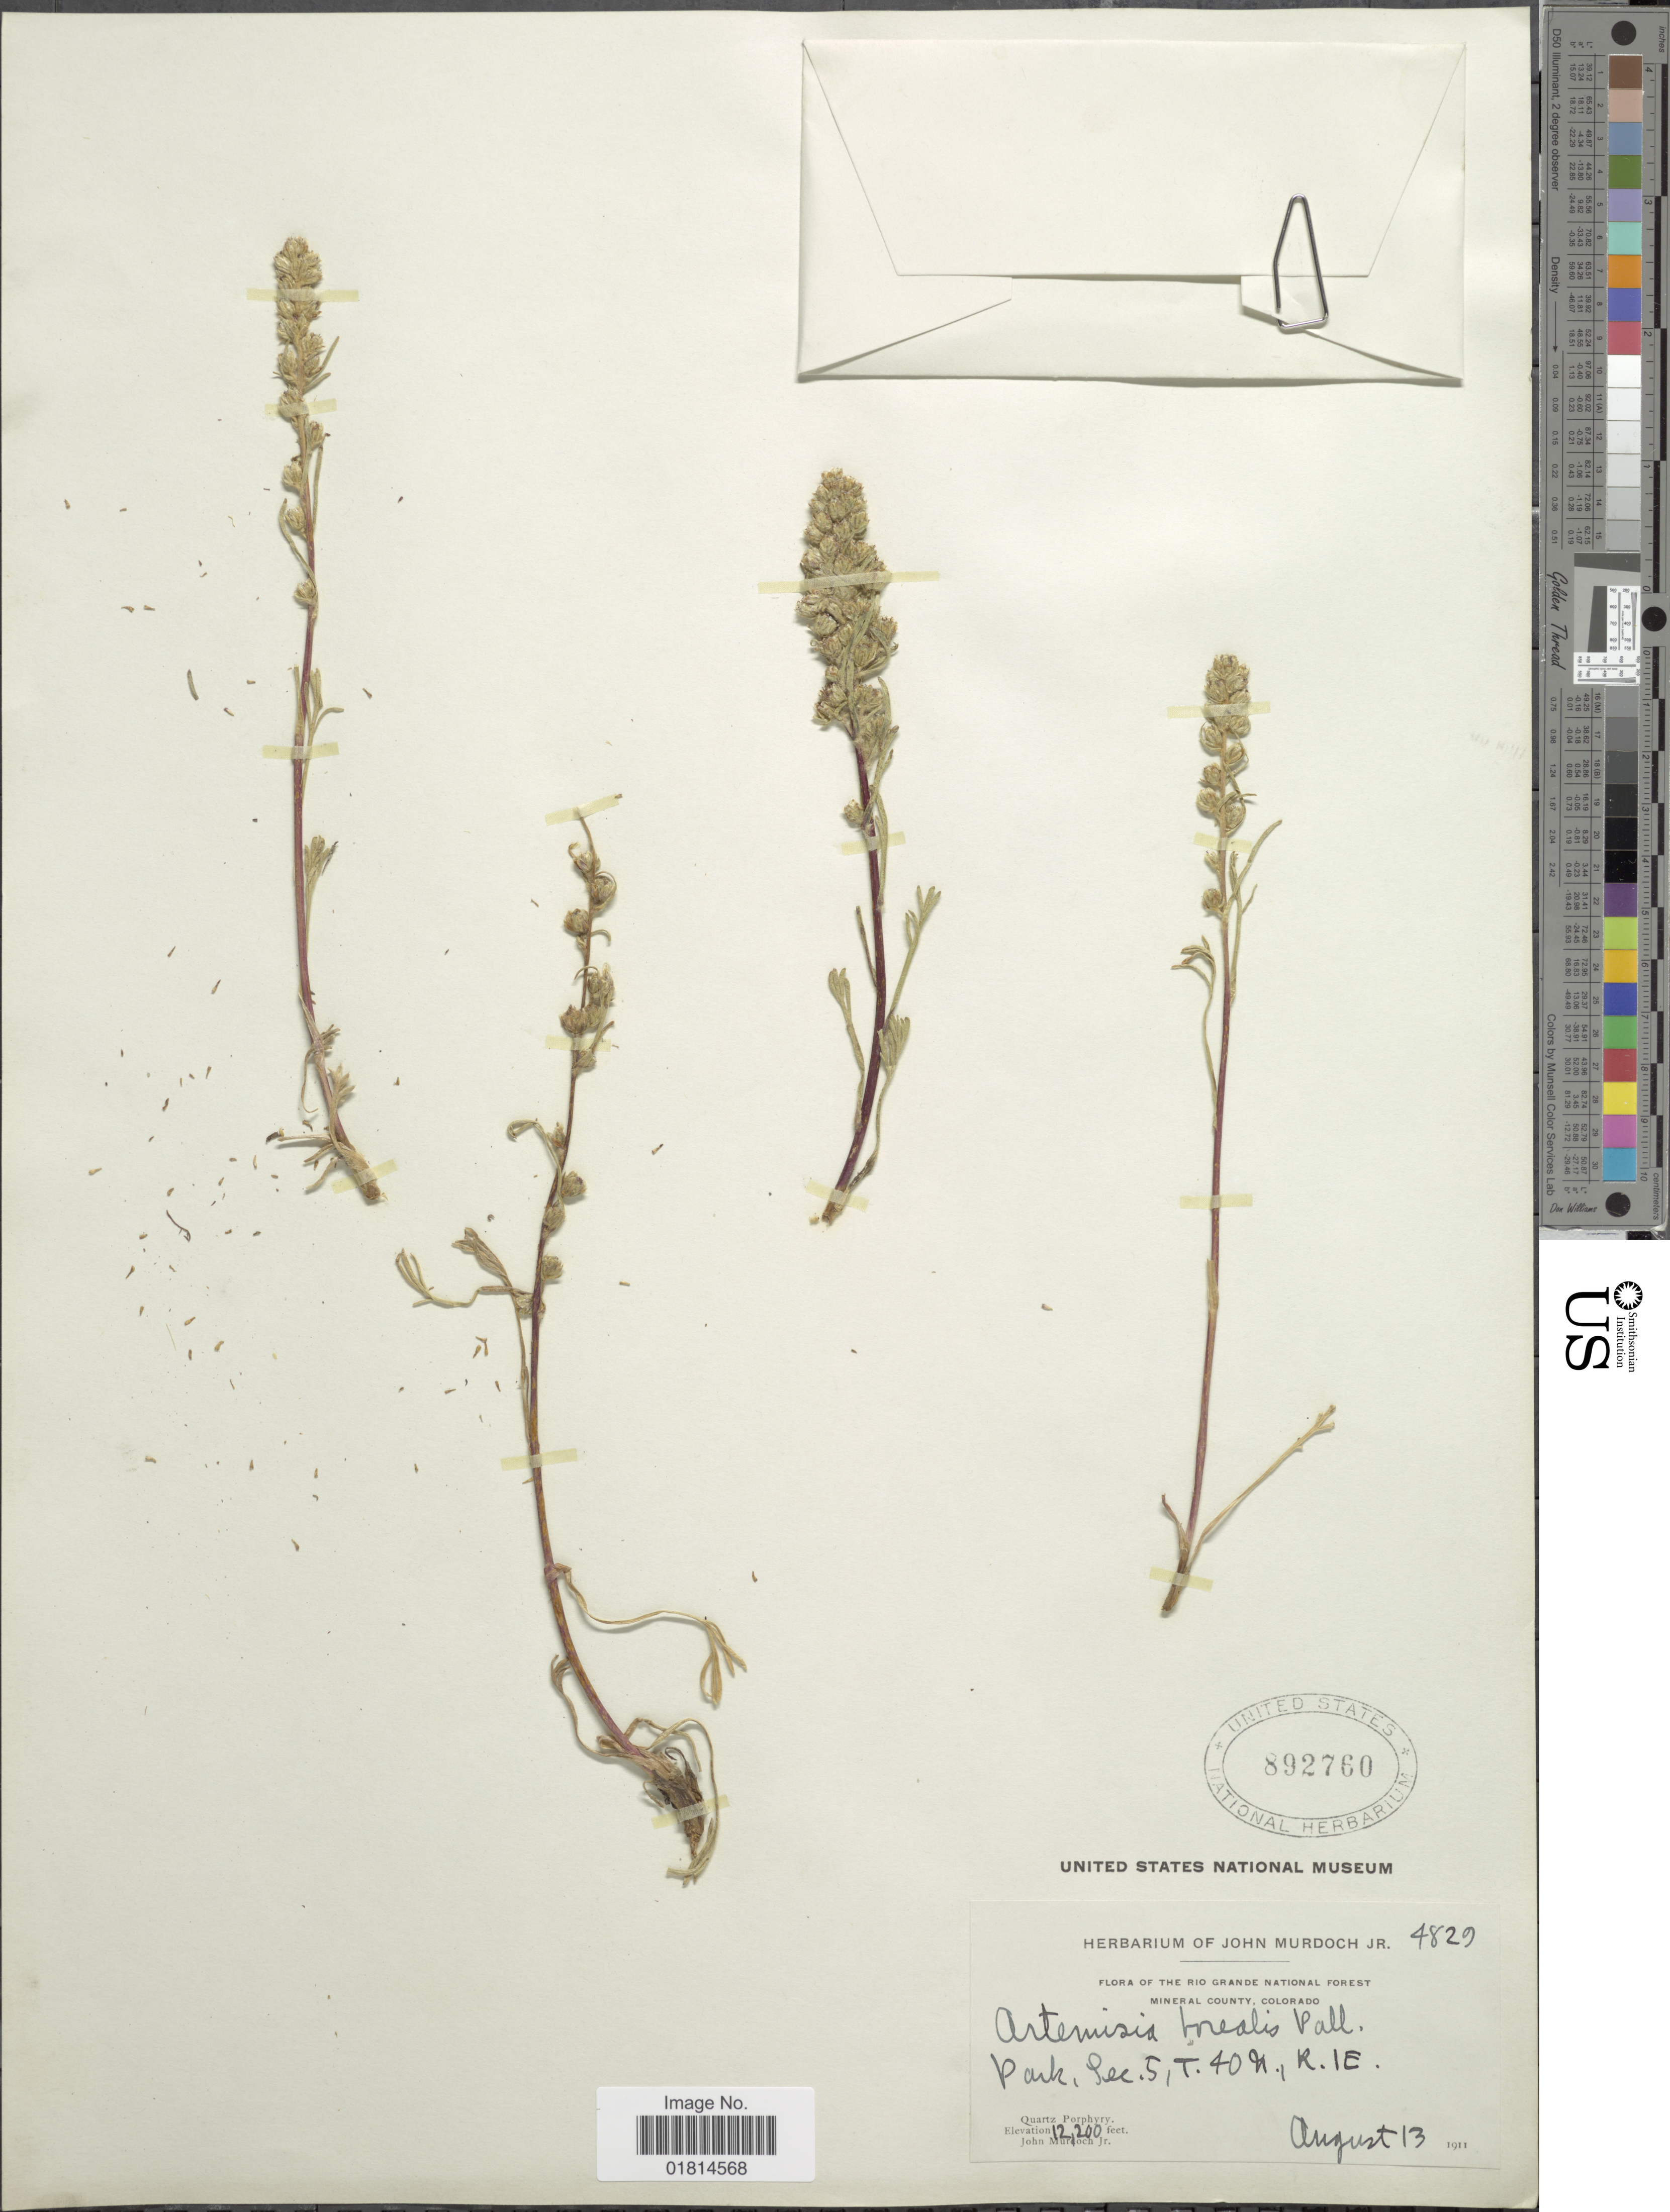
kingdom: Plantae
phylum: Tracheophyta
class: Magnoliopsida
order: Asterales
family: Asteraceae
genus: Artemisia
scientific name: Artemisia borealis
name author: Pall.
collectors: J. Murdoch Jr.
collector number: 4829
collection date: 1911-08-13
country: United States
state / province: Colorado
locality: Rio Grande National Forest. Mineral County, Colorado. Park, Sec. 5, T. 40 N., R 1E. Quartz Porphyry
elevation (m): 3719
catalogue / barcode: US 892760